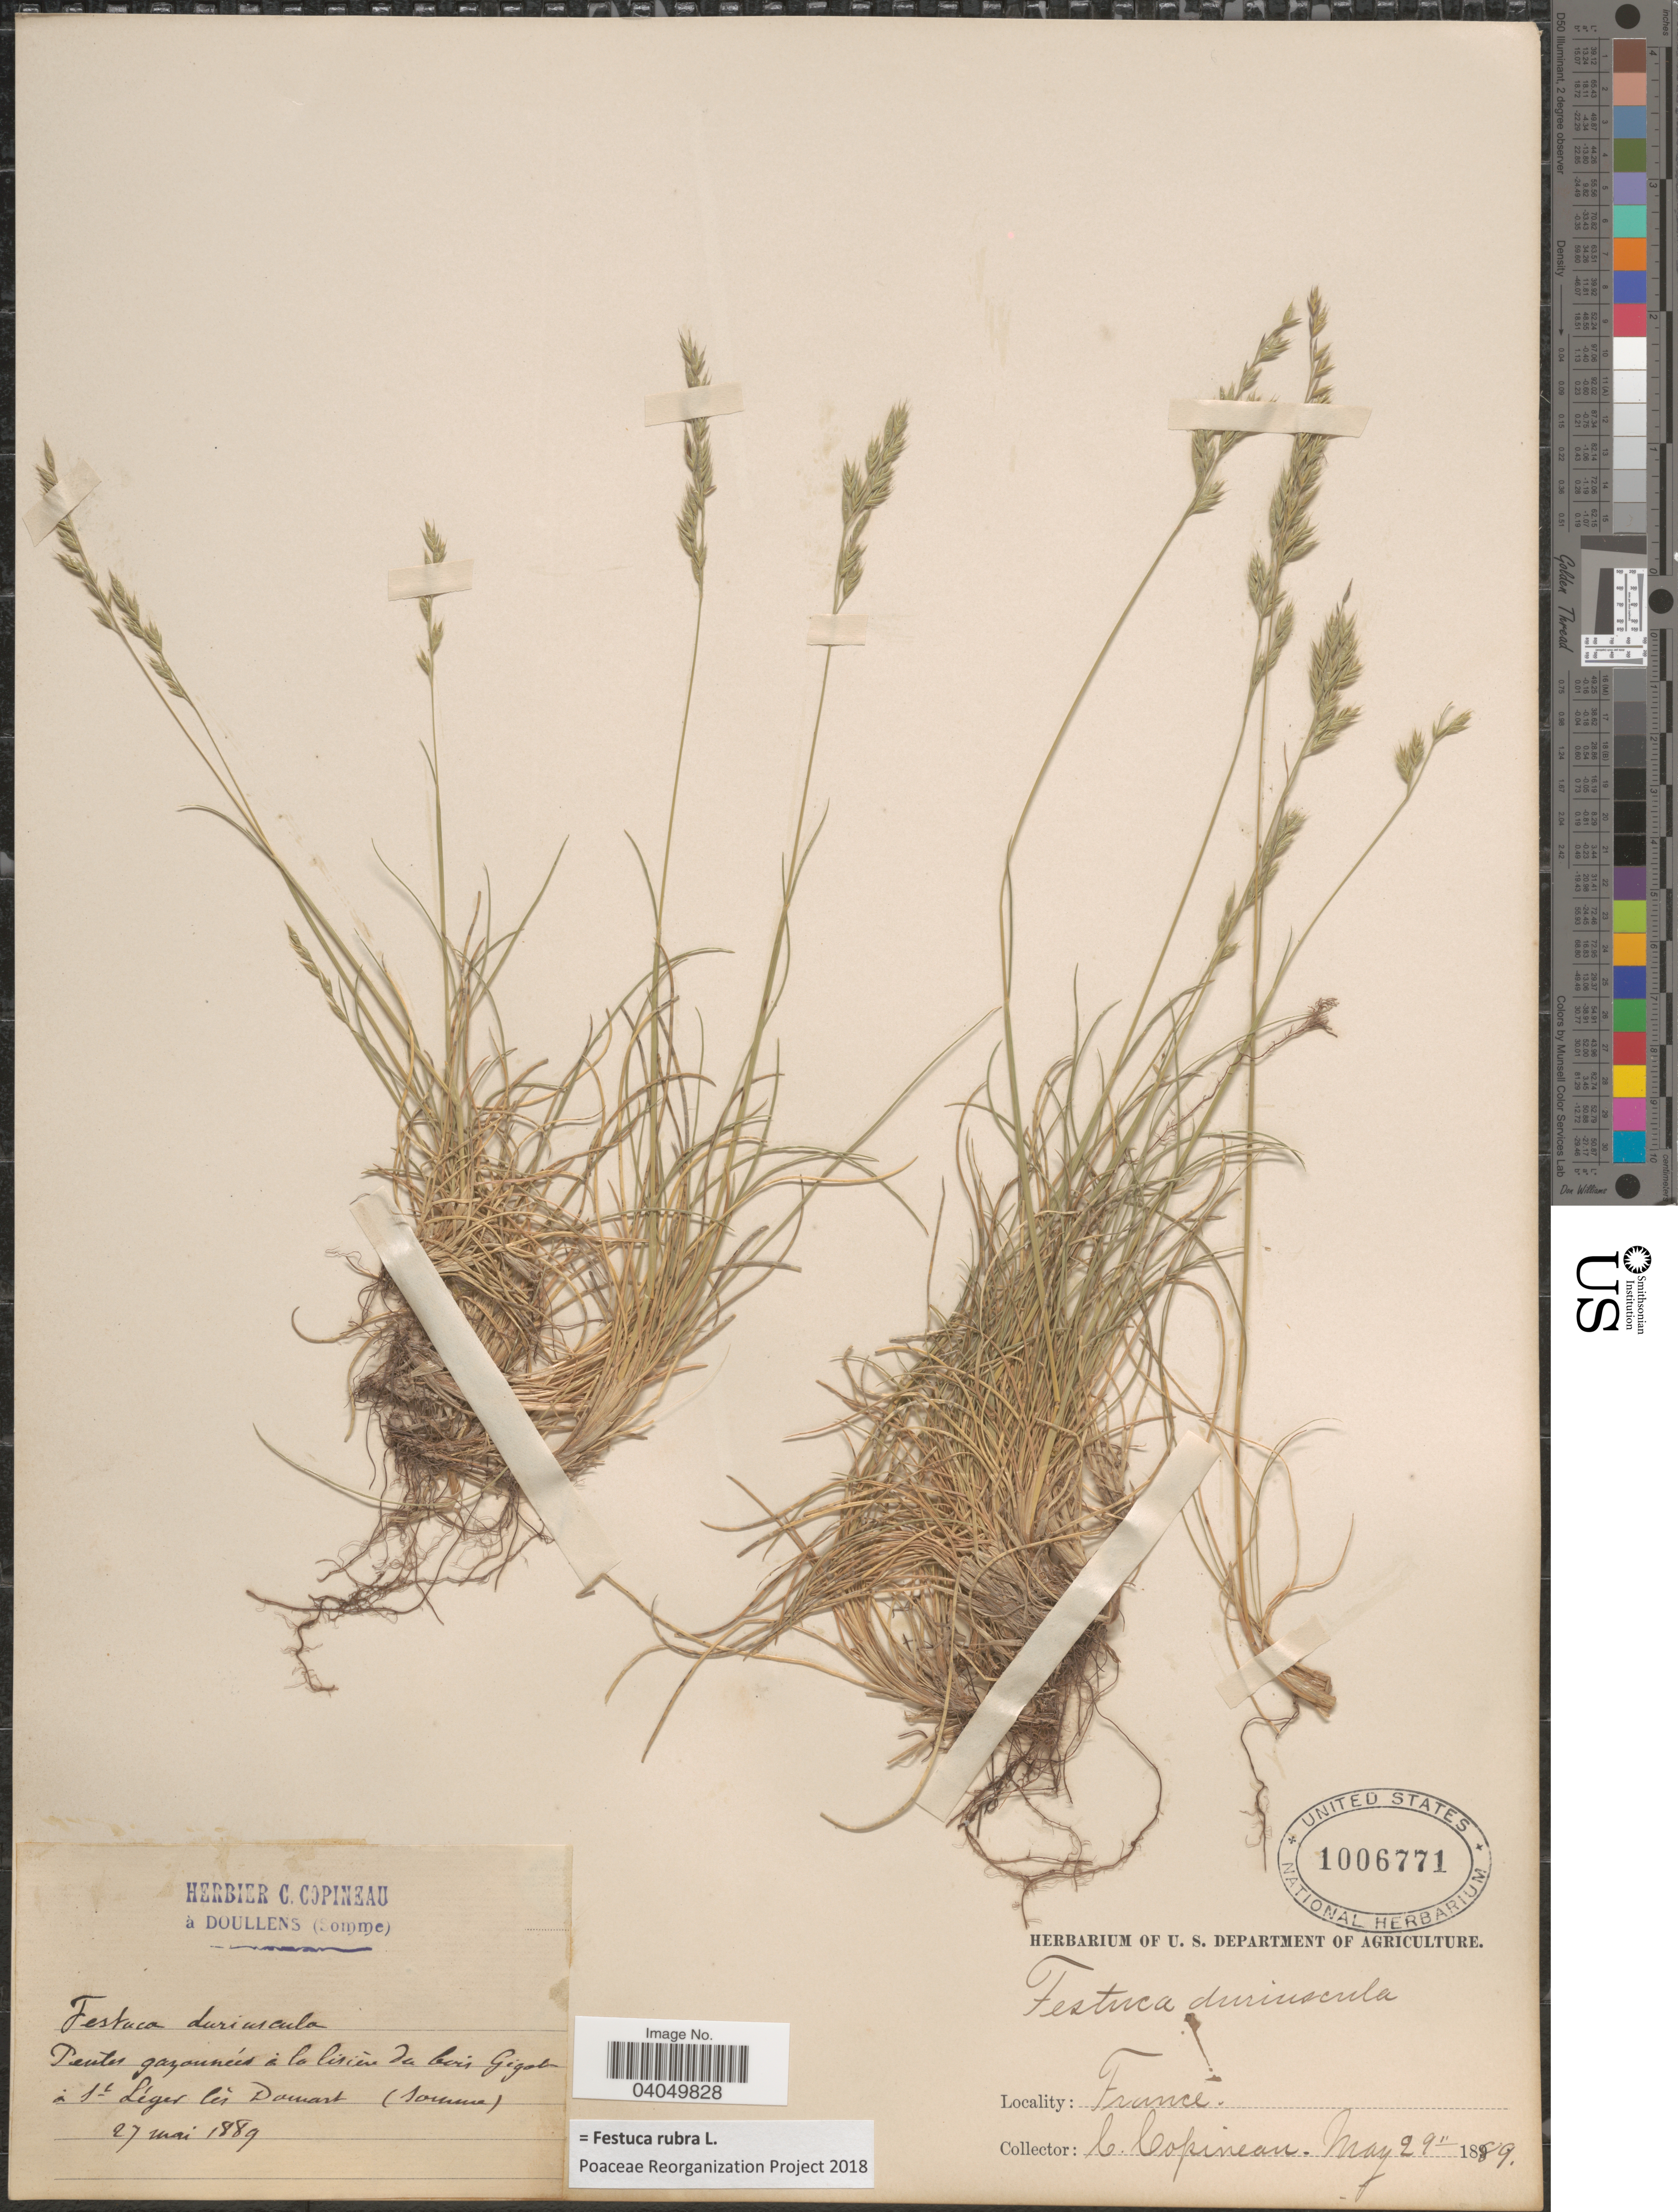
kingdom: Plantae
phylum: Tracheophyta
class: Liliopsida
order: Poales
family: Poaceae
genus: Festuca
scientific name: Festuca rubra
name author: L.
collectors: C. Copineau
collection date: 1889-05-27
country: France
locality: Pentes gazounneés á la lisciere da bois Gigol á St. Léger les Domart. (Somme).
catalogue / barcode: US 1006771